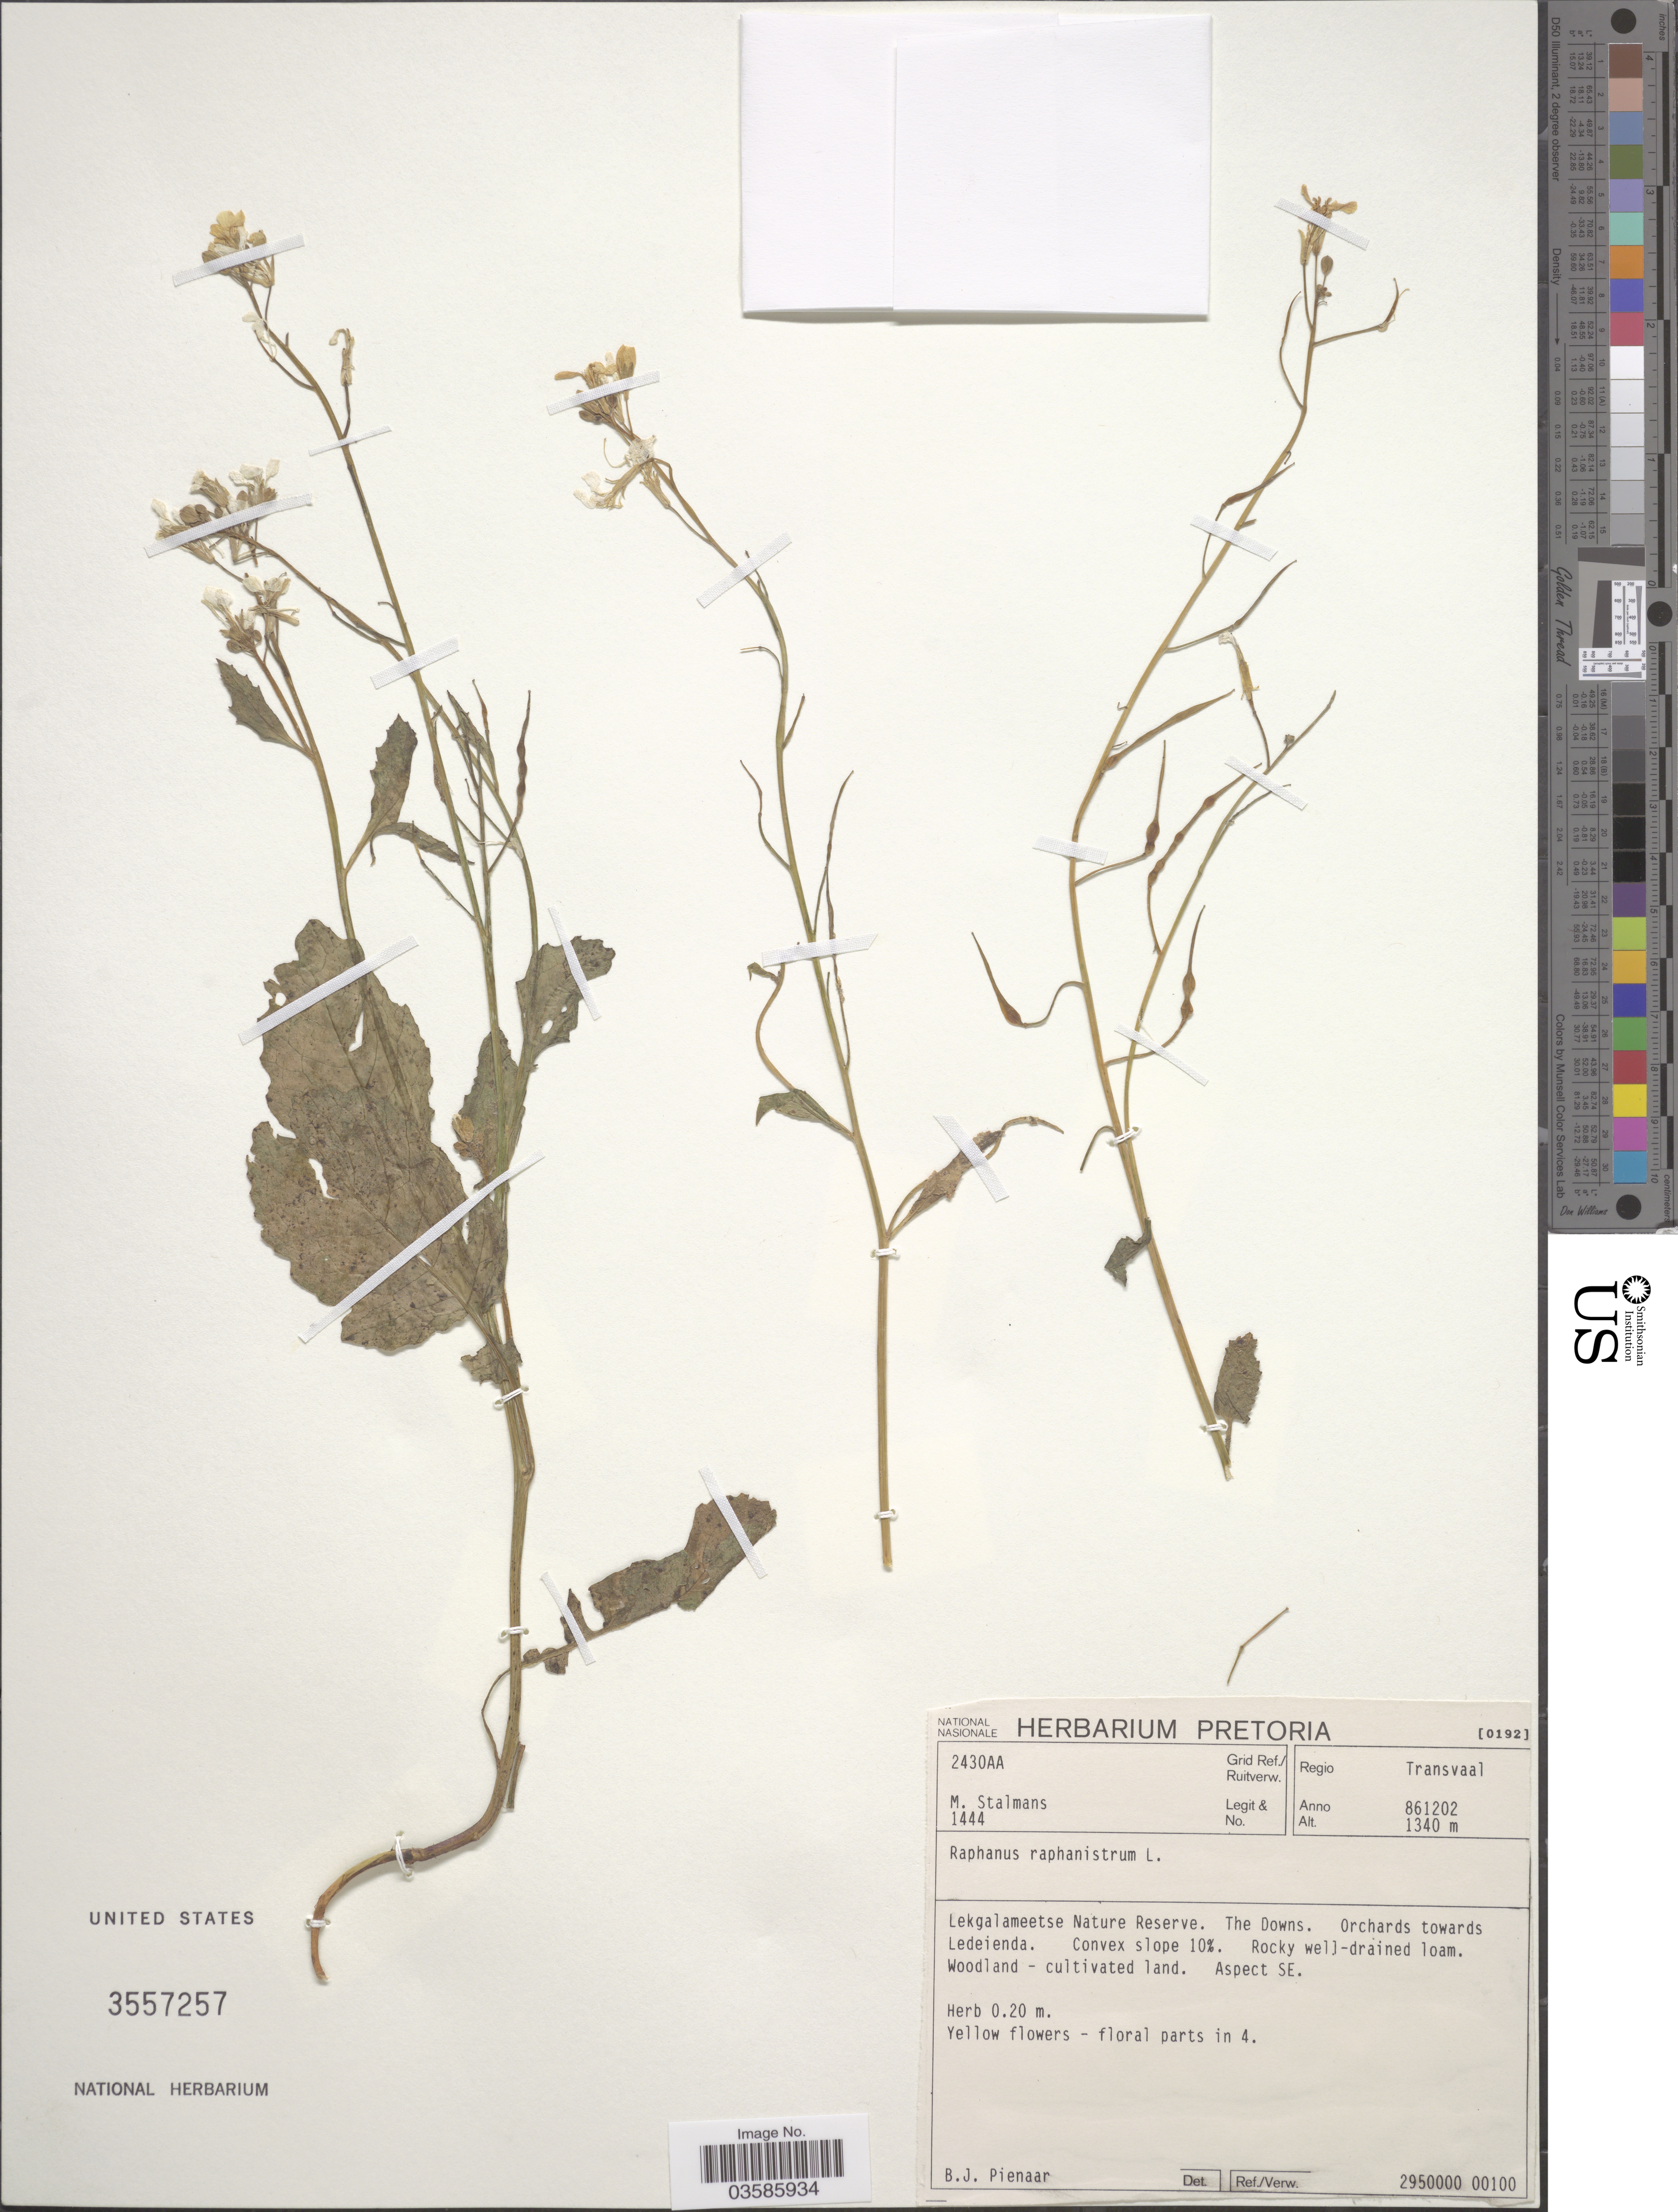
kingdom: Plantae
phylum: Tracheophyta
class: Magnoliopsida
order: Brassicales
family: Brassicaceae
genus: Raphanus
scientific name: Raphanus raphanistrum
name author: L.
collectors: M. Stalmans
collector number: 1444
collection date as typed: Transcribed d/m/y: 2/12/86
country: South Africa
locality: Grid Ref/Ruitverw. 2430AA. Regio Transvaal. Lekgalameetse Nature Reserve. The Downs. Orchards towards Ledeienda.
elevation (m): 1340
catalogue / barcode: US 3557257